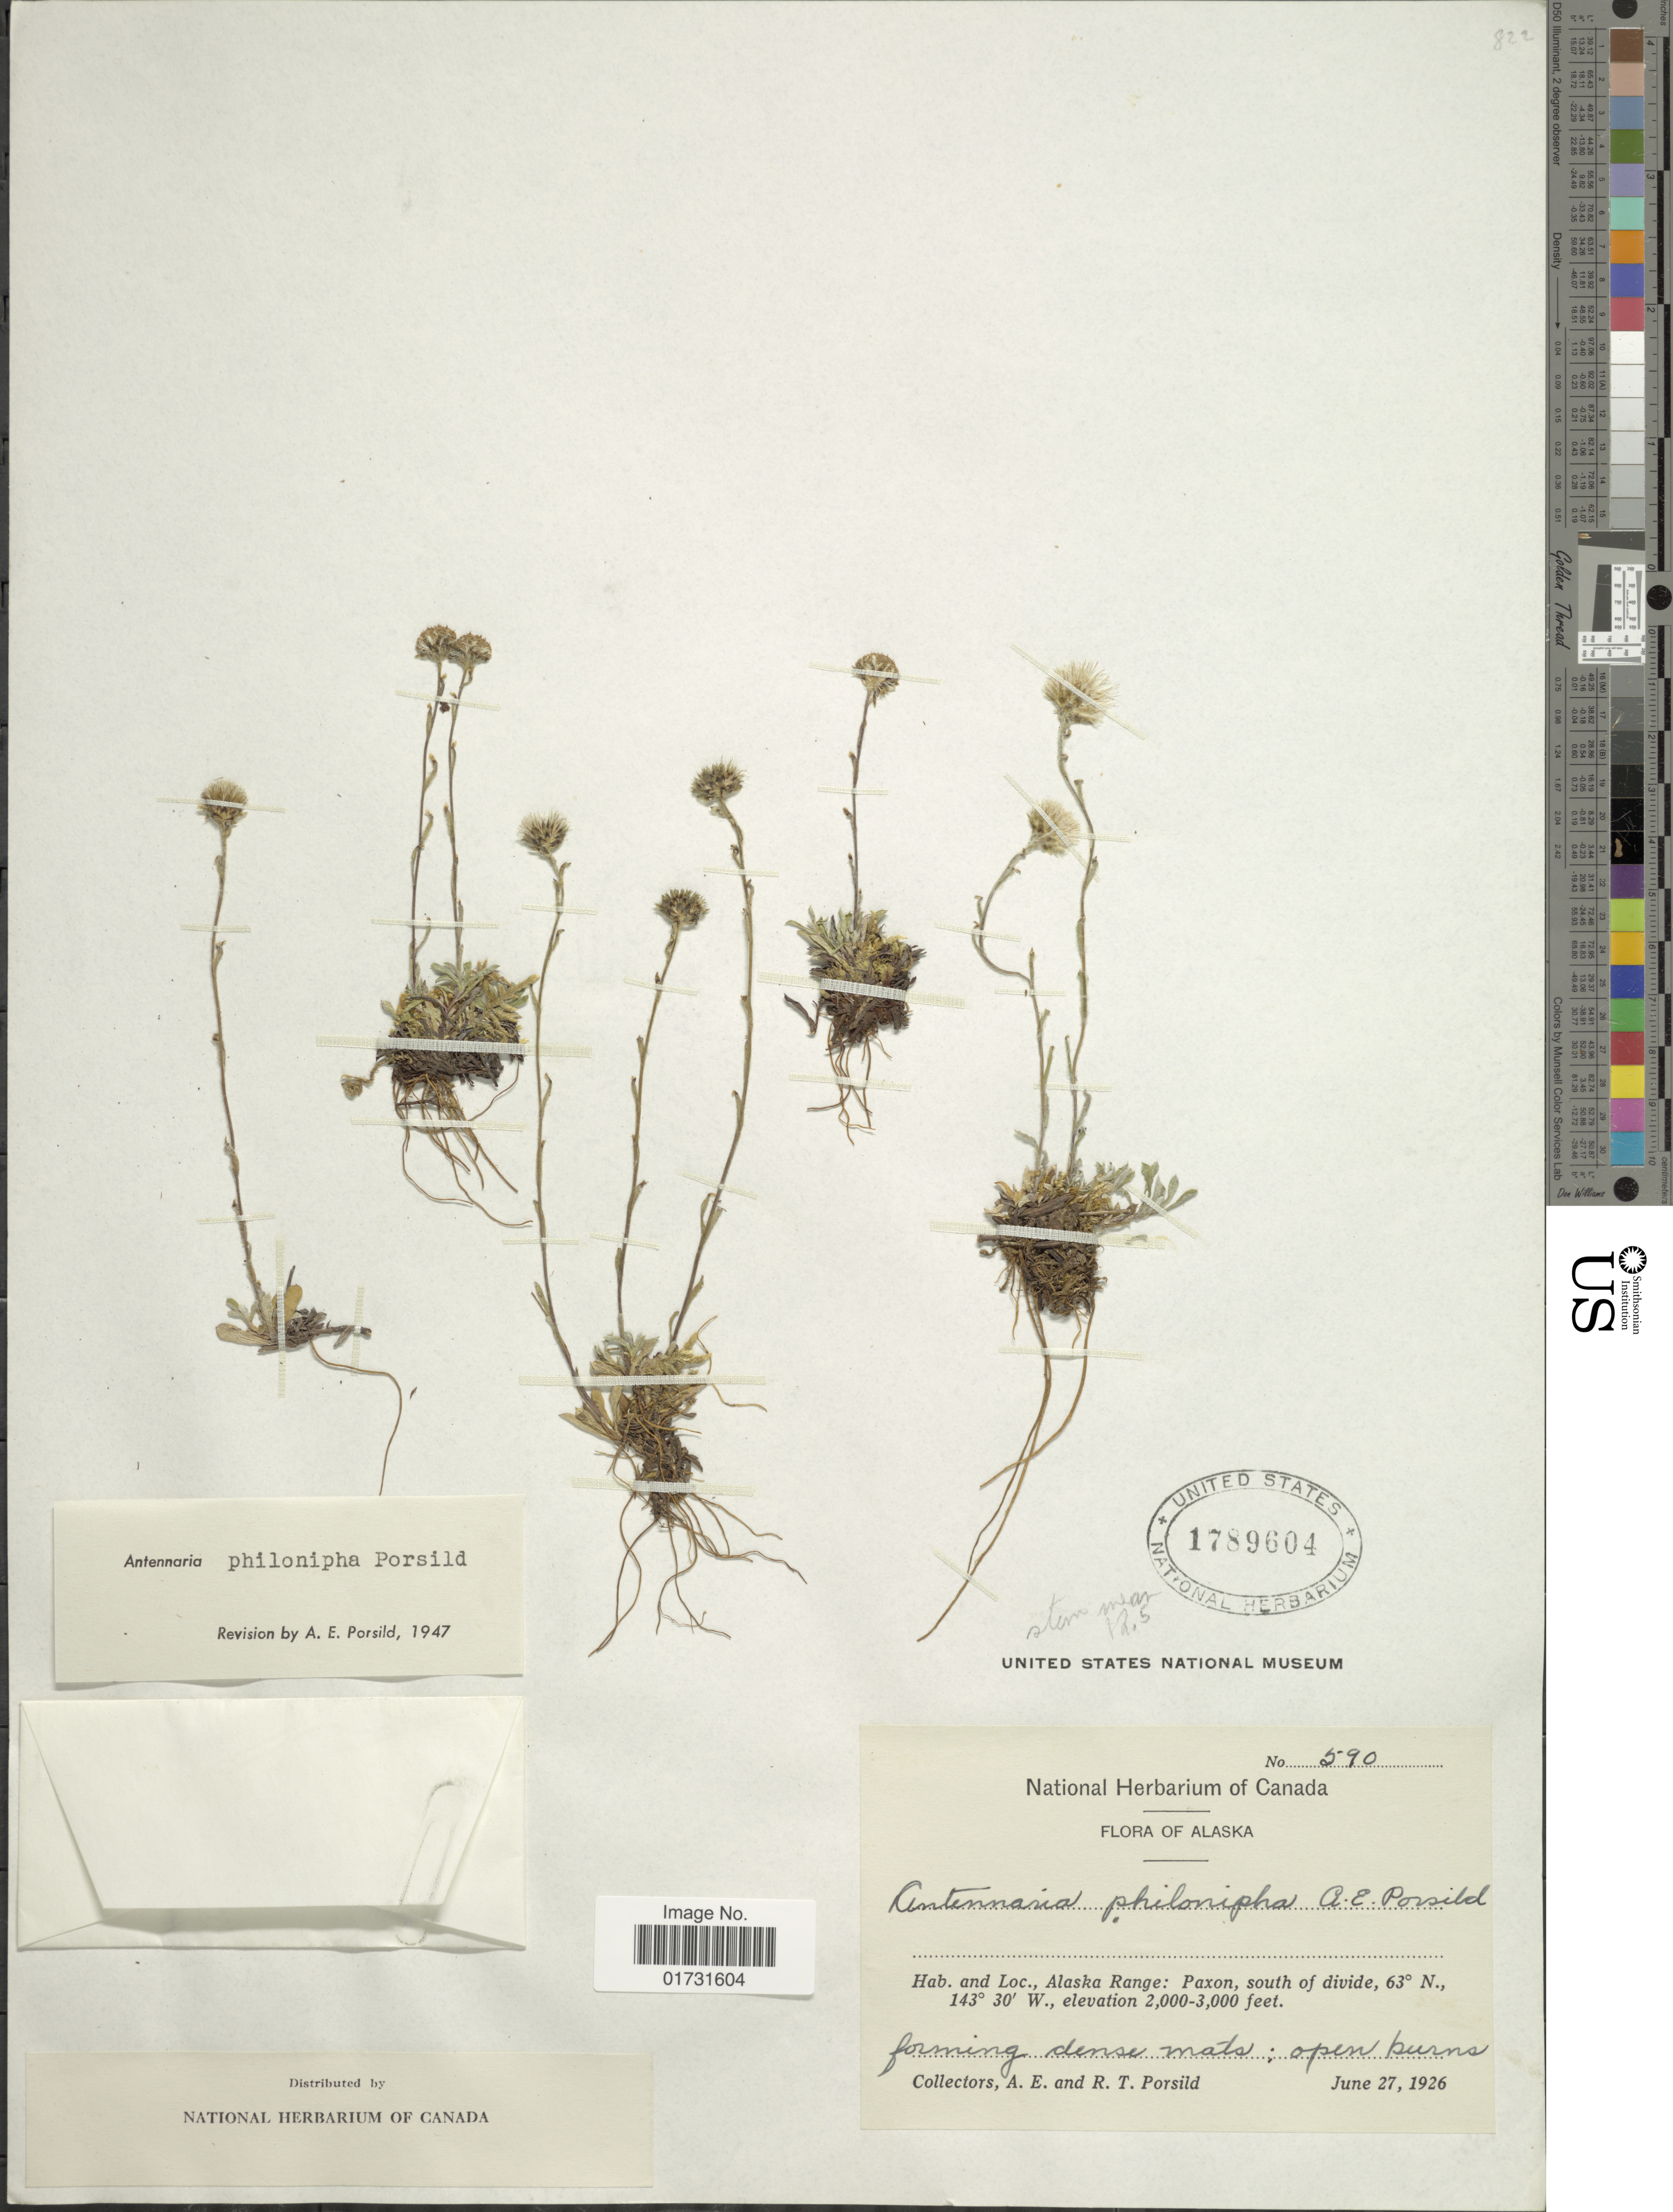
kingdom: Plantae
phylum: Tracheophyta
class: Magnoliopsida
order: Asterales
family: Asteraceae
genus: Antennaria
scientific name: Antennaria monocephala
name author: DC.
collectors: A. E. Porsild & R. T. Porsild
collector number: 590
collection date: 1926-06-27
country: United States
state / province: Alaska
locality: Alaska Range: Paxon, south side of divide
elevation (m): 610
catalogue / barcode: US 1789604